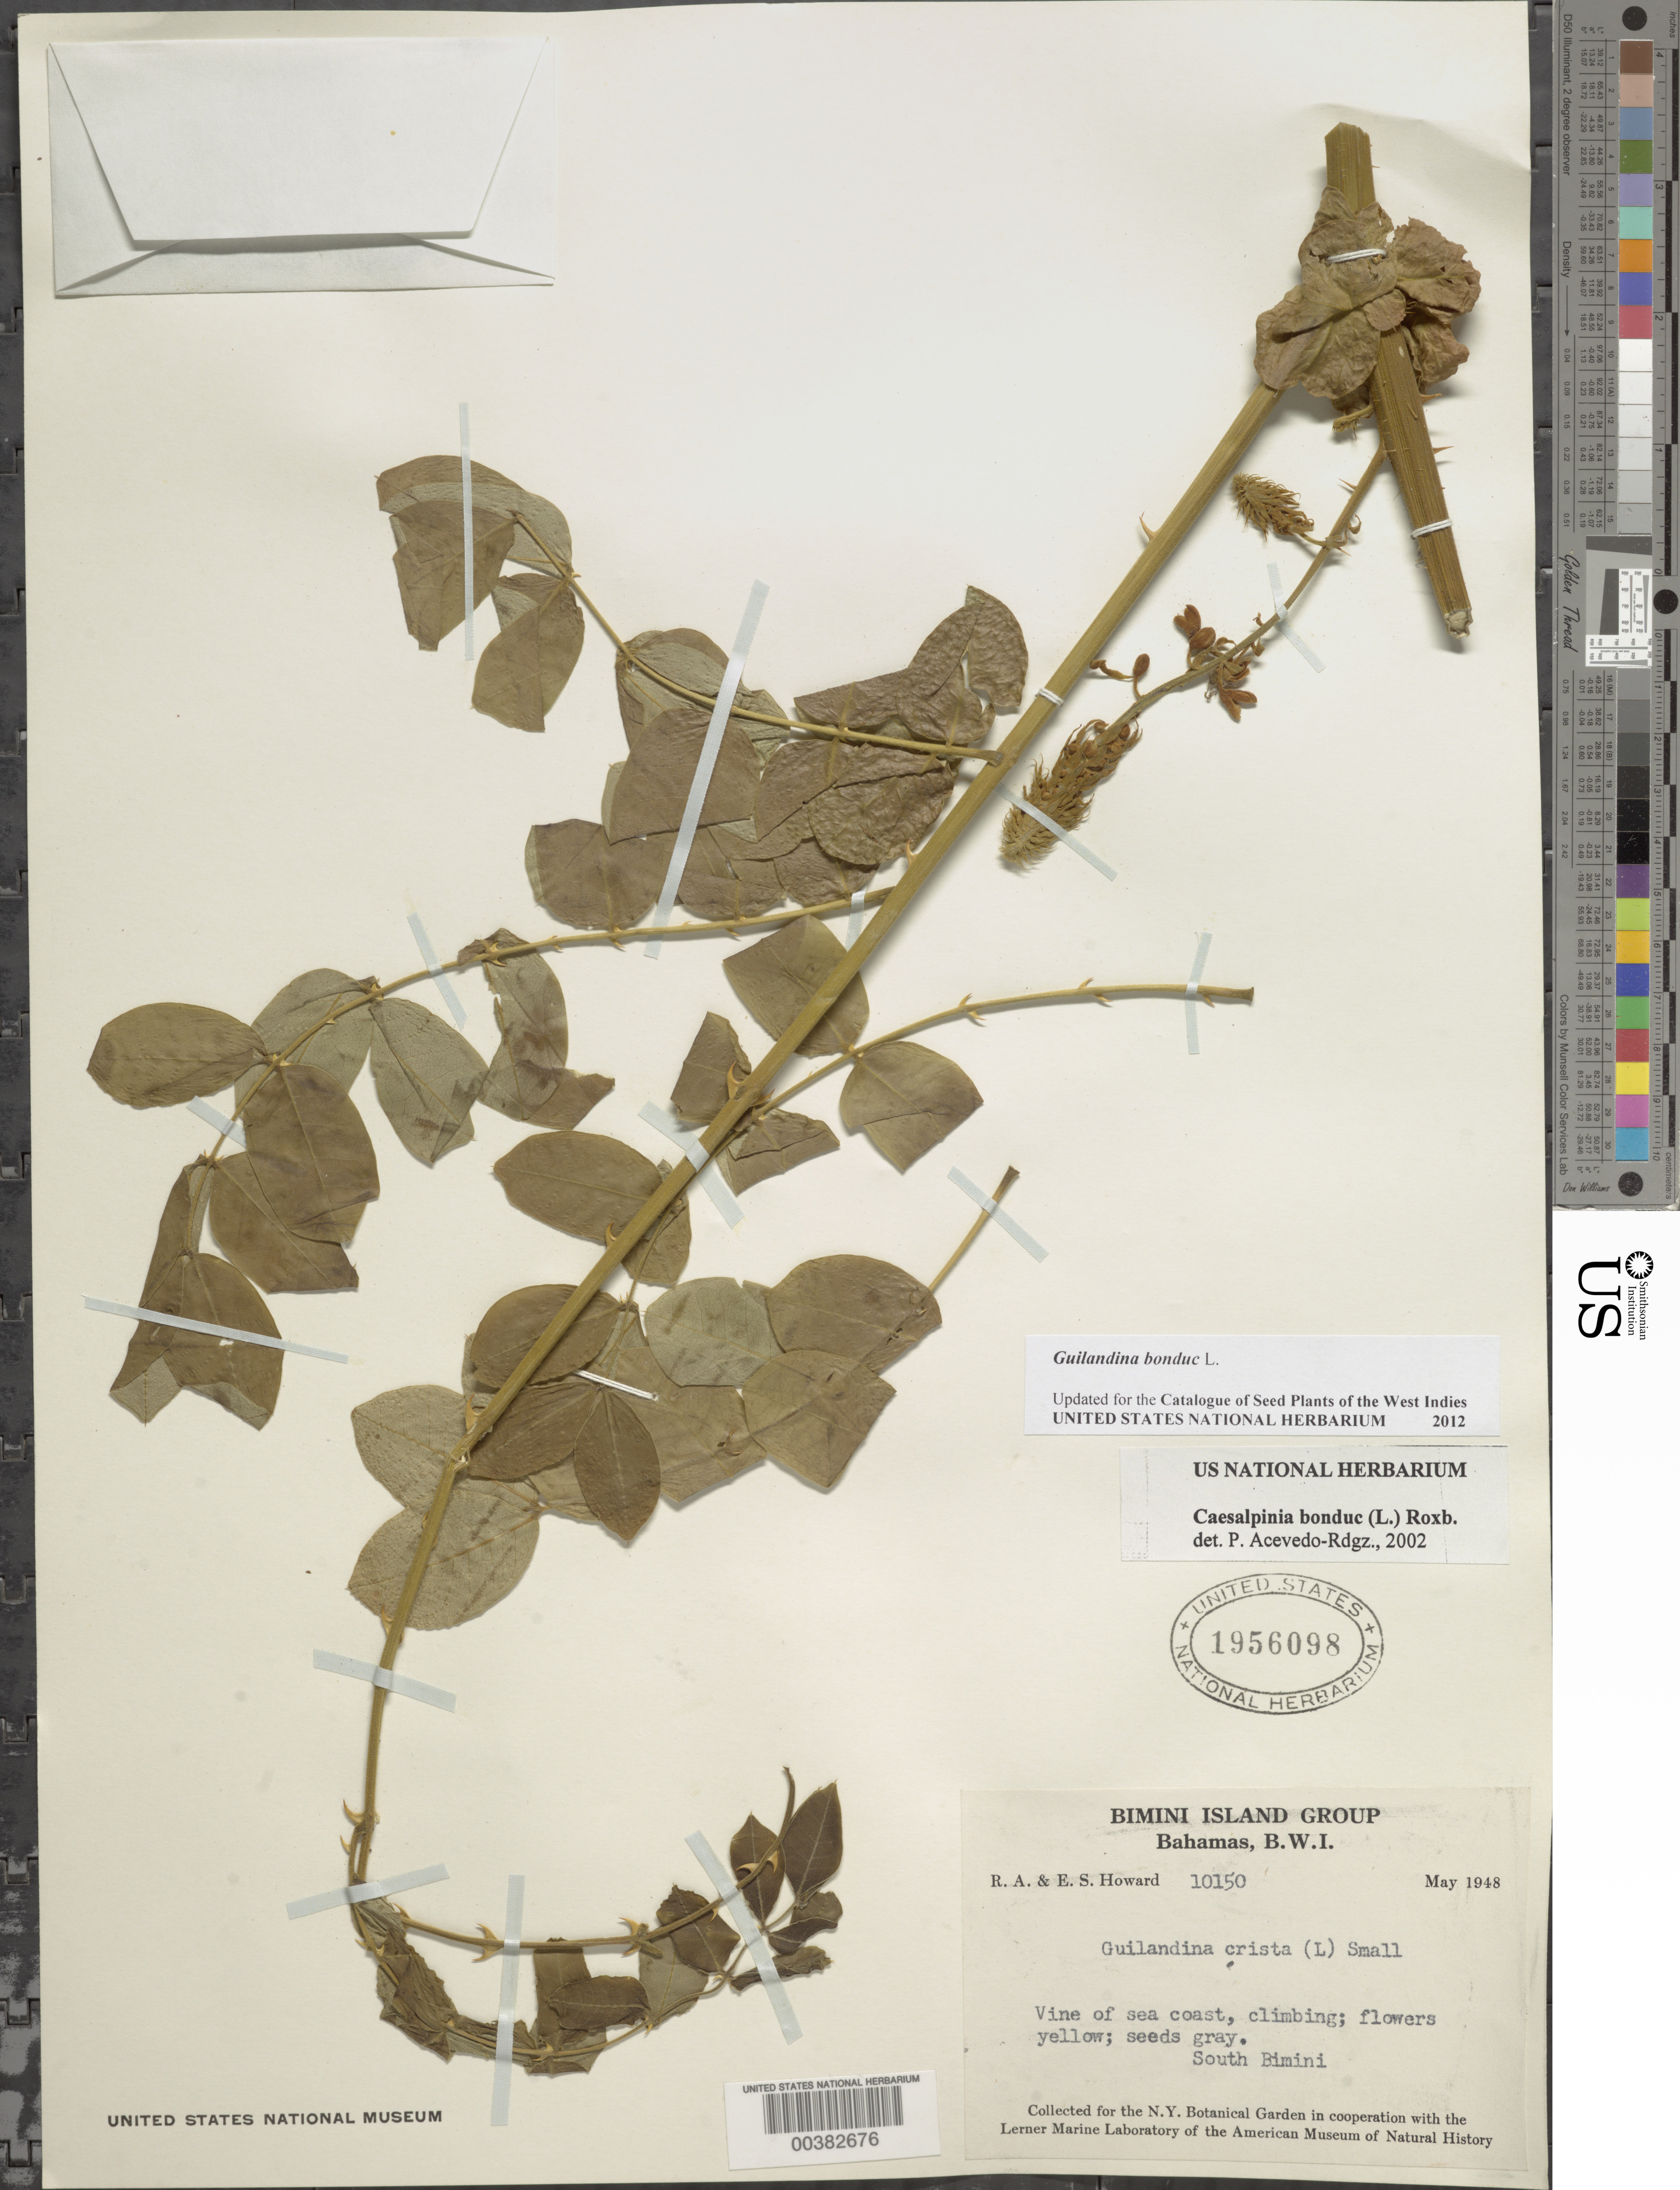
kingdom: Plantae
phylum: Tracheophyta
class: Magnoliopsida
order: Fabales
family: Fabaceae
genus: Guilandina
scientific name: Guilandina bonduc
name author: L.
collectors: R. A. Howard & E. S. Howard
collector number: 10150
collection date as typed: May 1948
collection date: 1948-05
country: Bahamas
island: Bimini Is.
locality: South bimini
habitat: Sea coast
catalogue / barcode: US 1956098